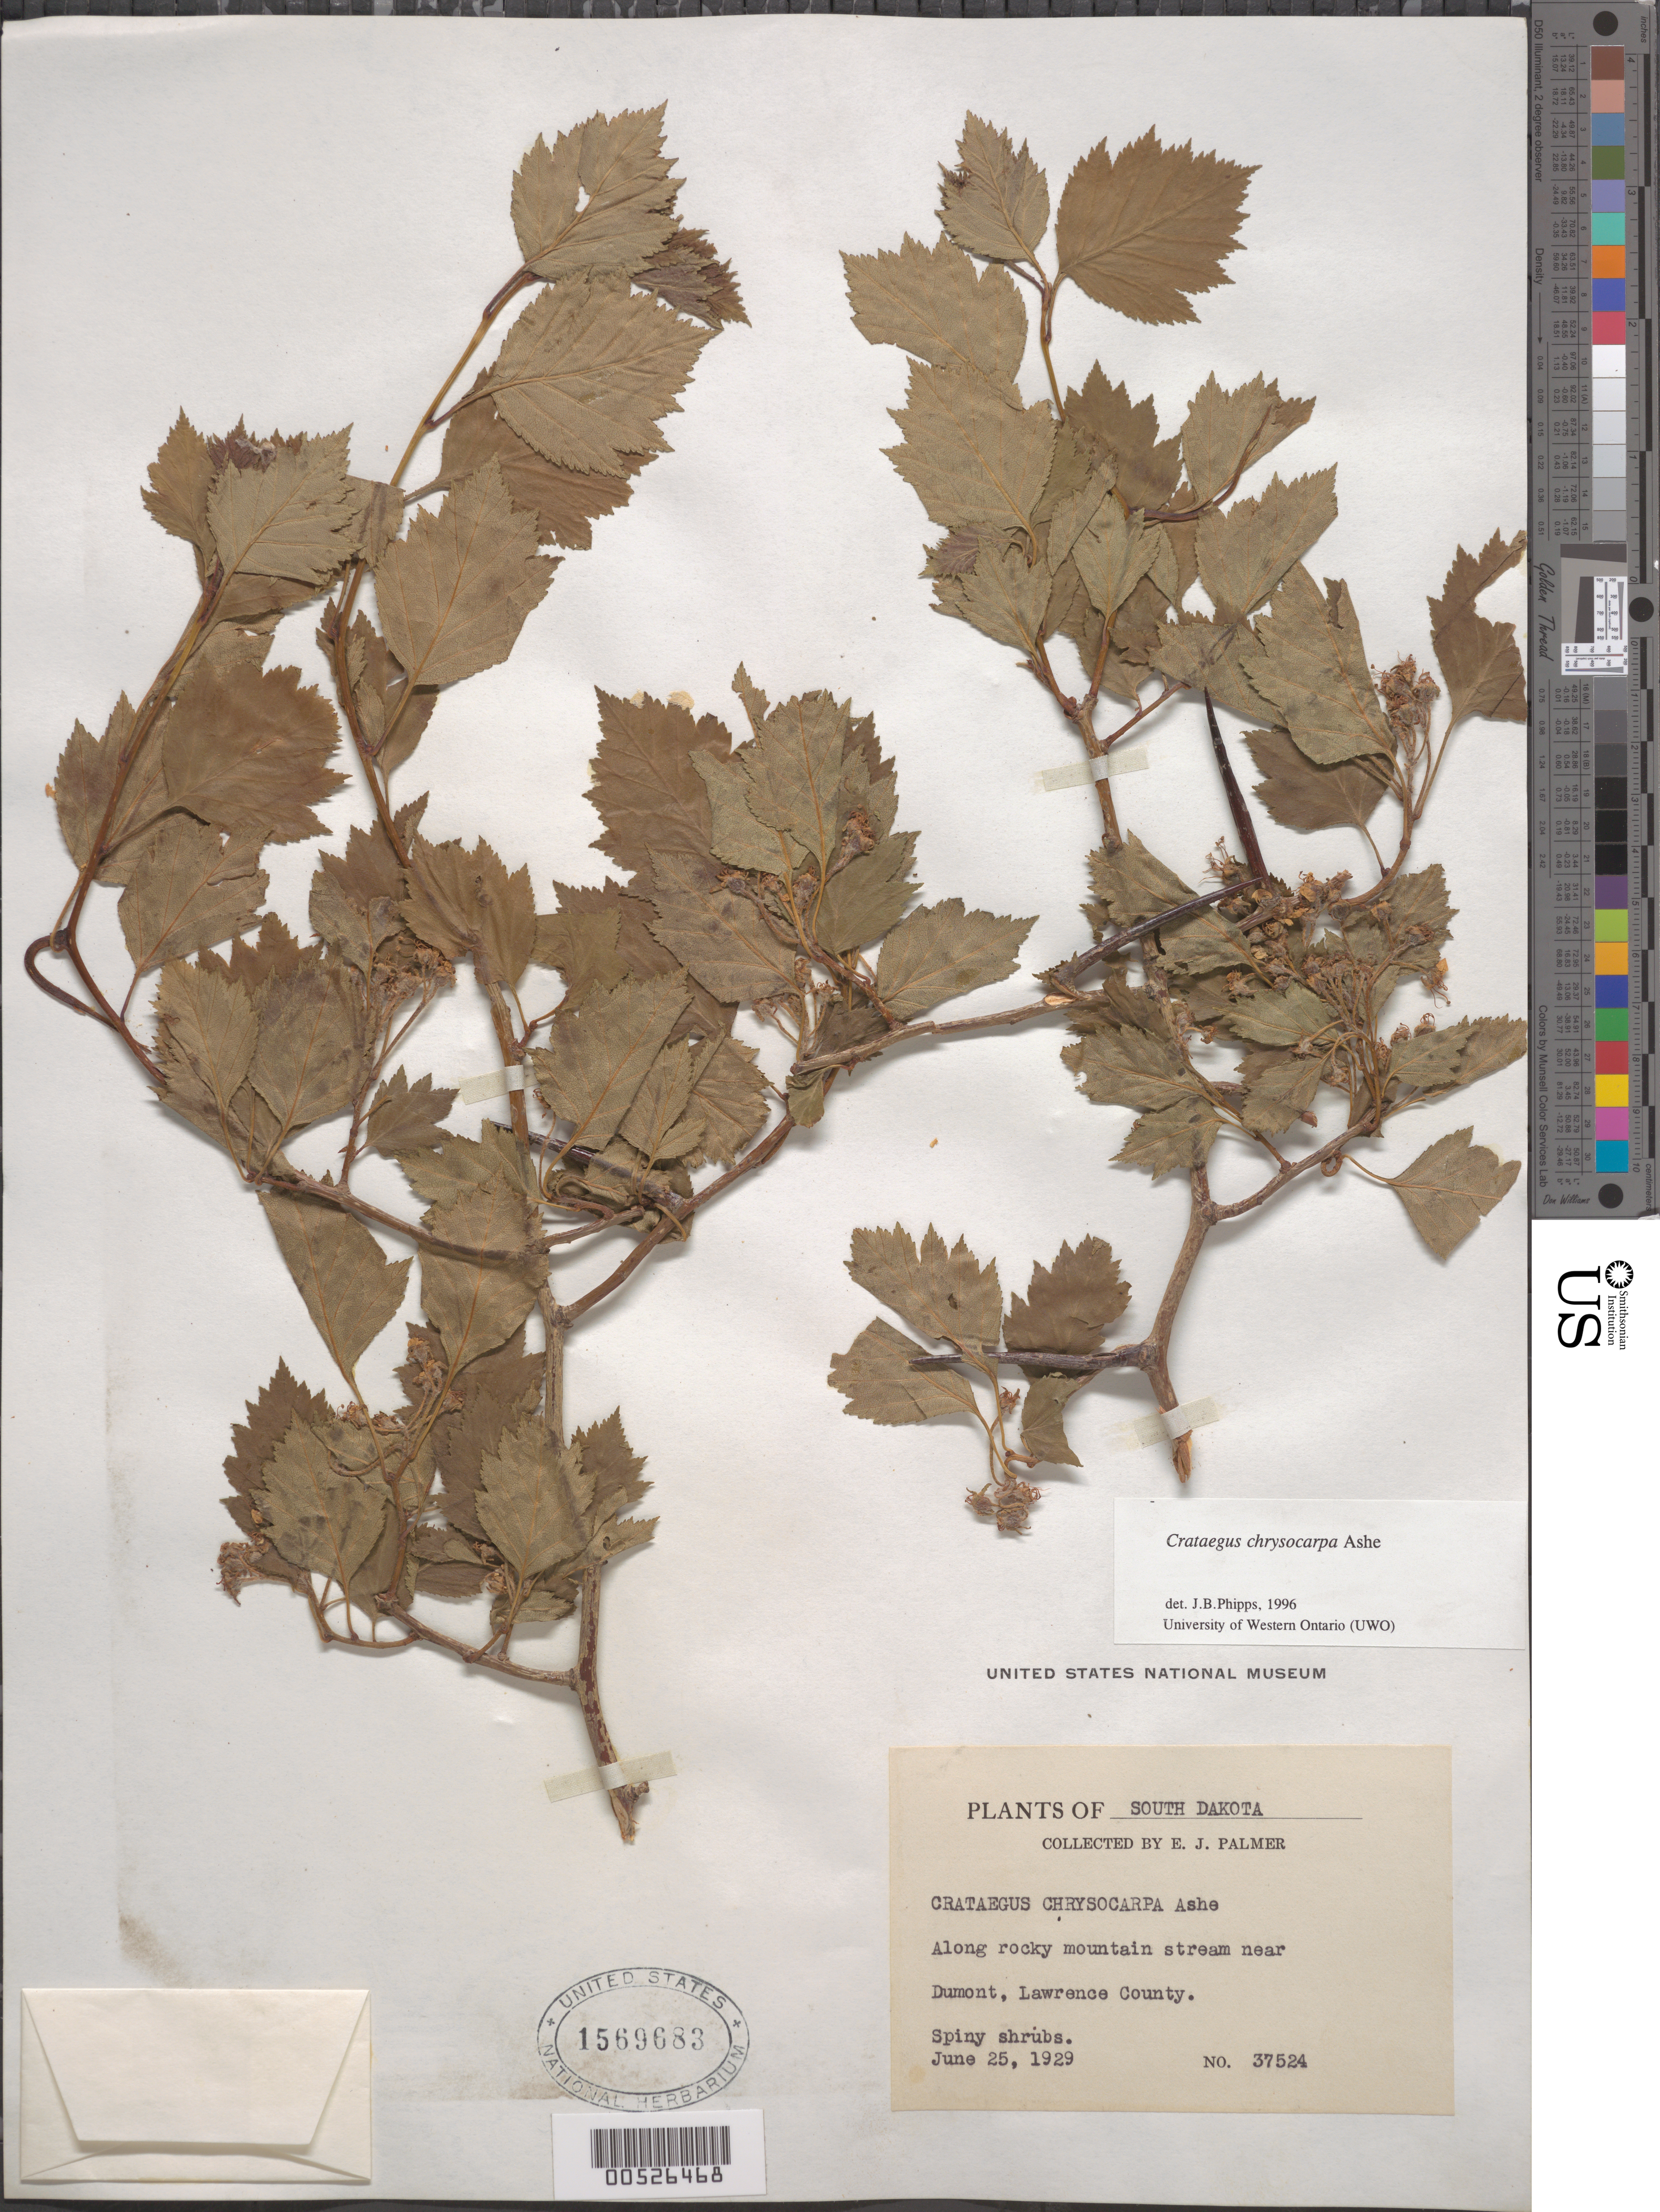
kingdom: Plantae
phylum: Tracheophyta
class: Magnoliopsida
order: Rosales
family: Rosaceae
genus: Crataegus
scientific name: Crataegus chrysocarpa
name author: Ashe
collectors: E. J. Palmer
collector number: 37524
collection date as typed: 25 Jun 1929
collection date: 1929-06-25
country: United States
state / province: South Dakota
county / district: Lawrence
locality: Near Dumont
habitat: Along rocky mountain stream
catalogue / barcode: US 1569683